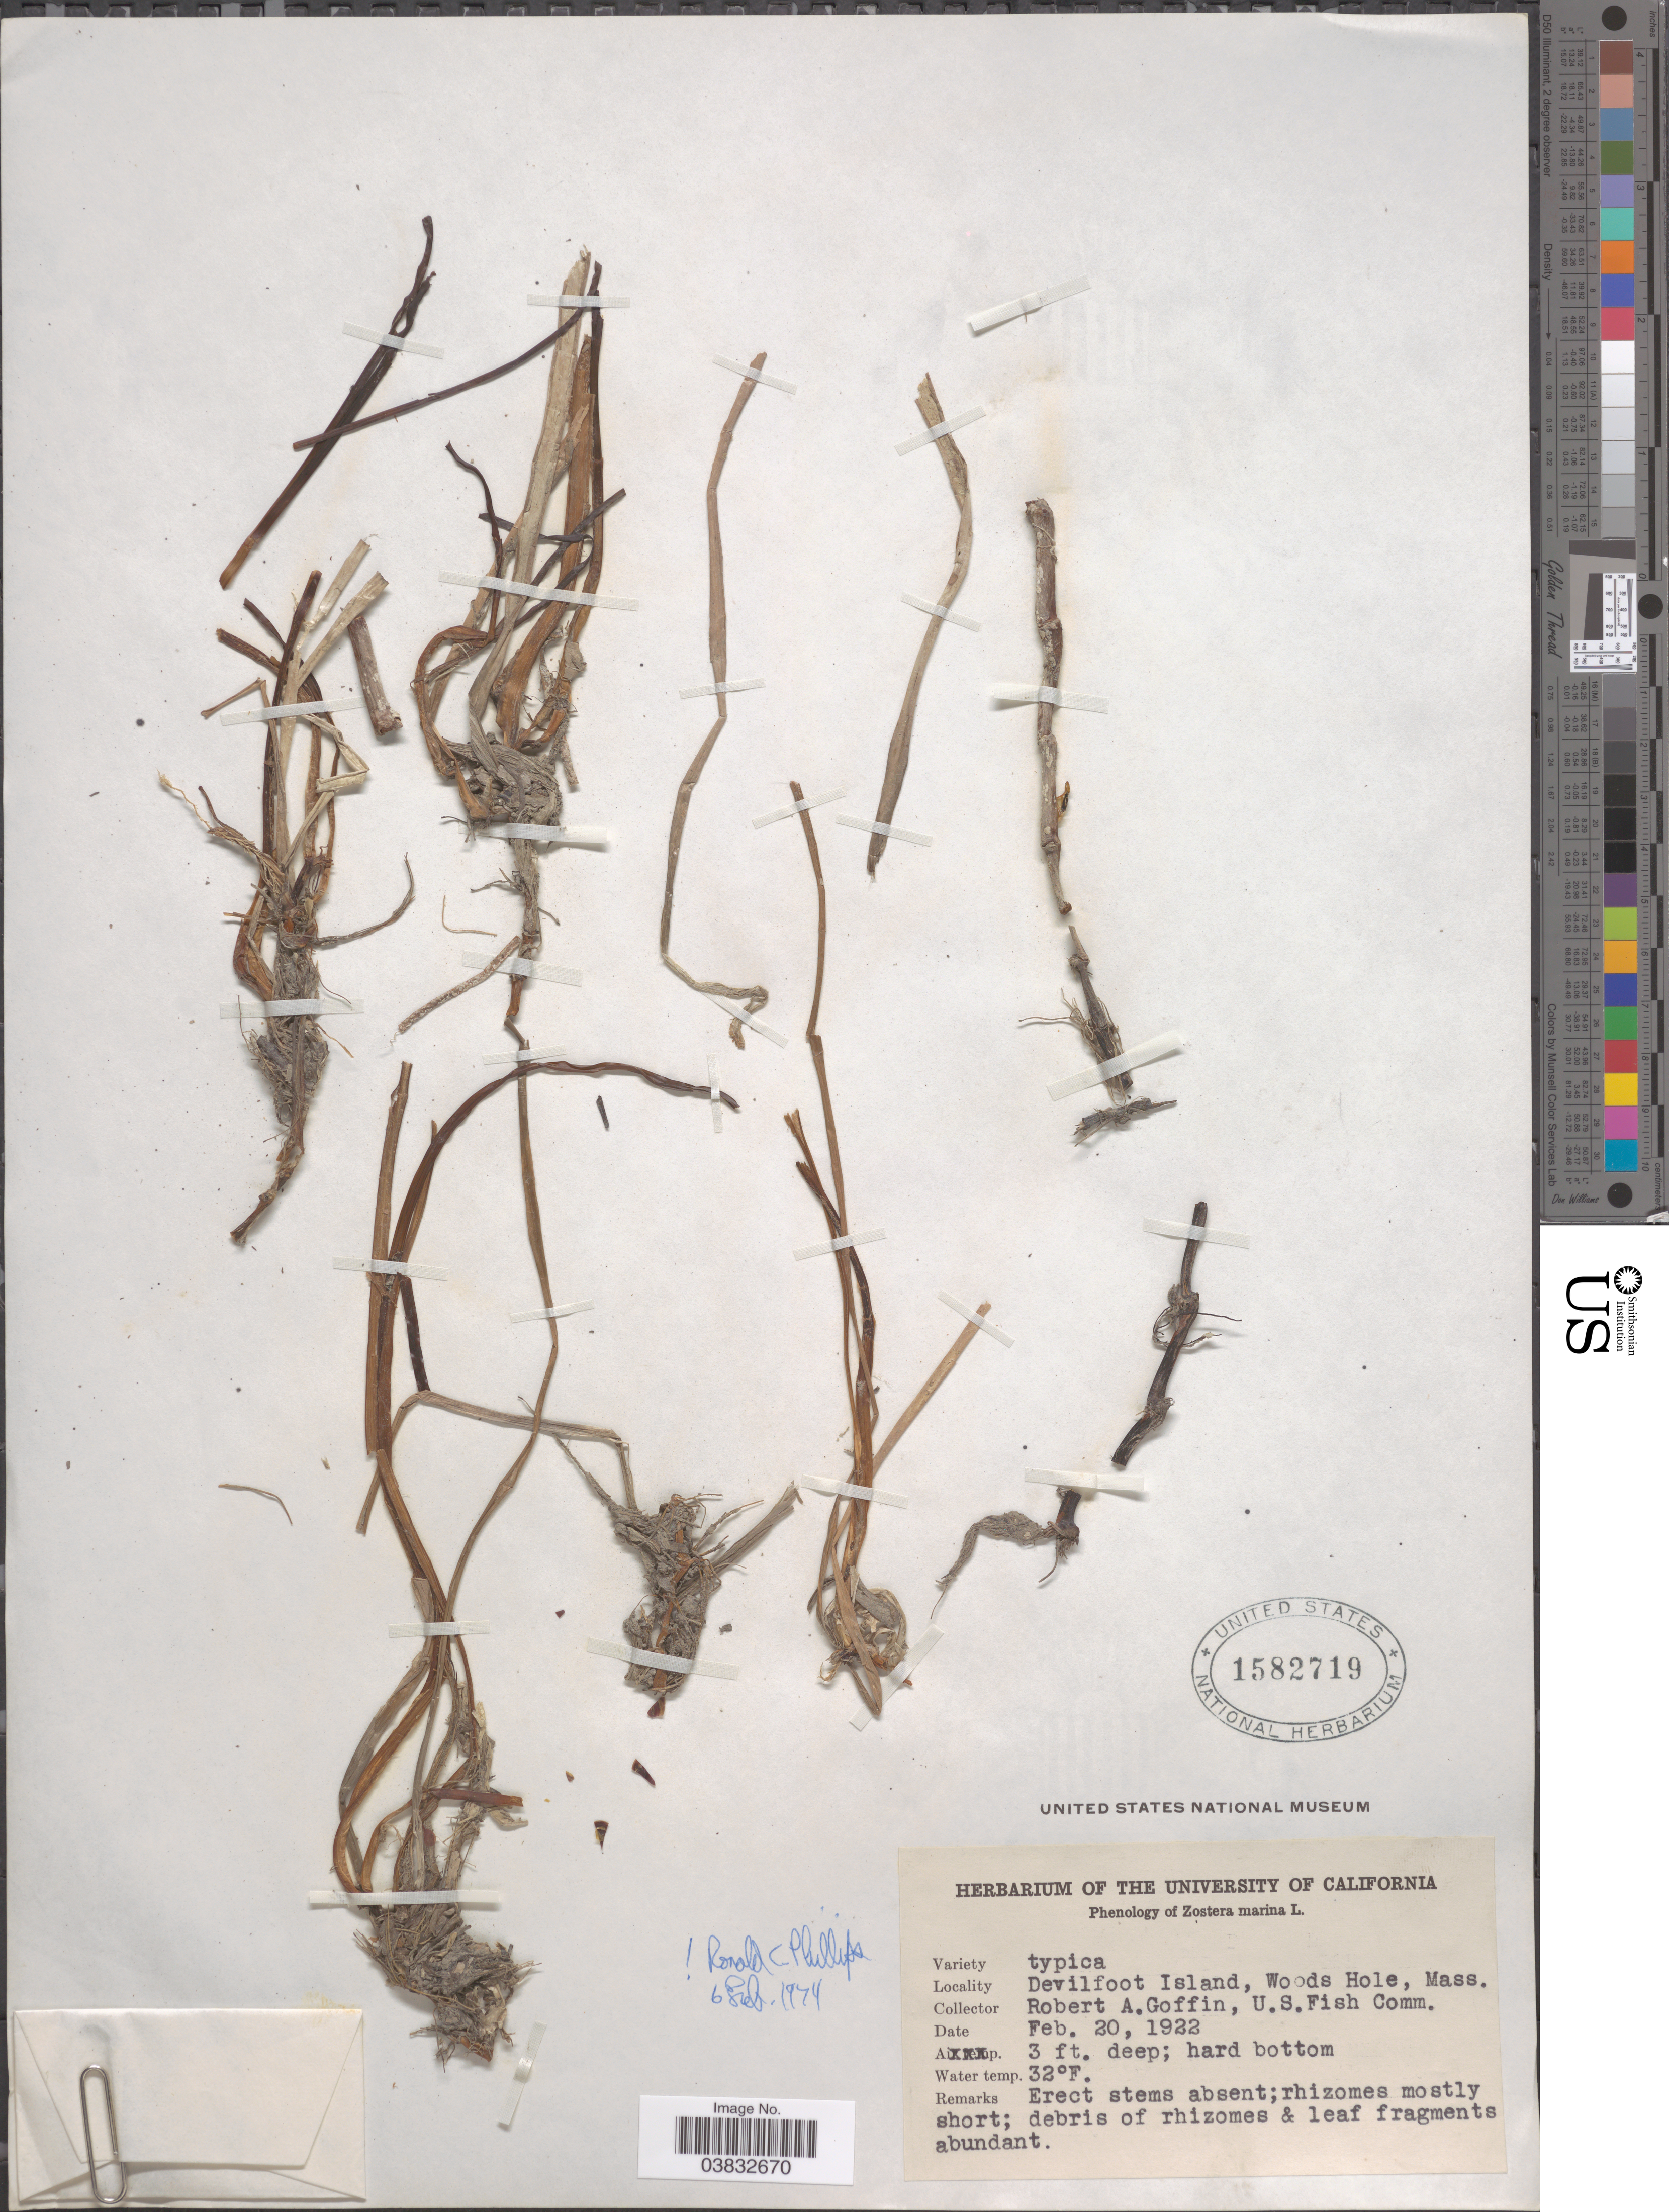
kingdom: Plantae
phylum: Tracheophyta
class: Liliopsida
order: Alismatales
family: Zosteraceae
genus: Zostera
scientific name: Zostera marina var. typica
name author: L.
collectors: R. Goffin & U.S. Fish Commission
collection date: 1922-02-20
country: United States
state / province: Massachusetts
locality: Devilfoot Island, Woods Hole.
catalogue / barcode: US 1582719